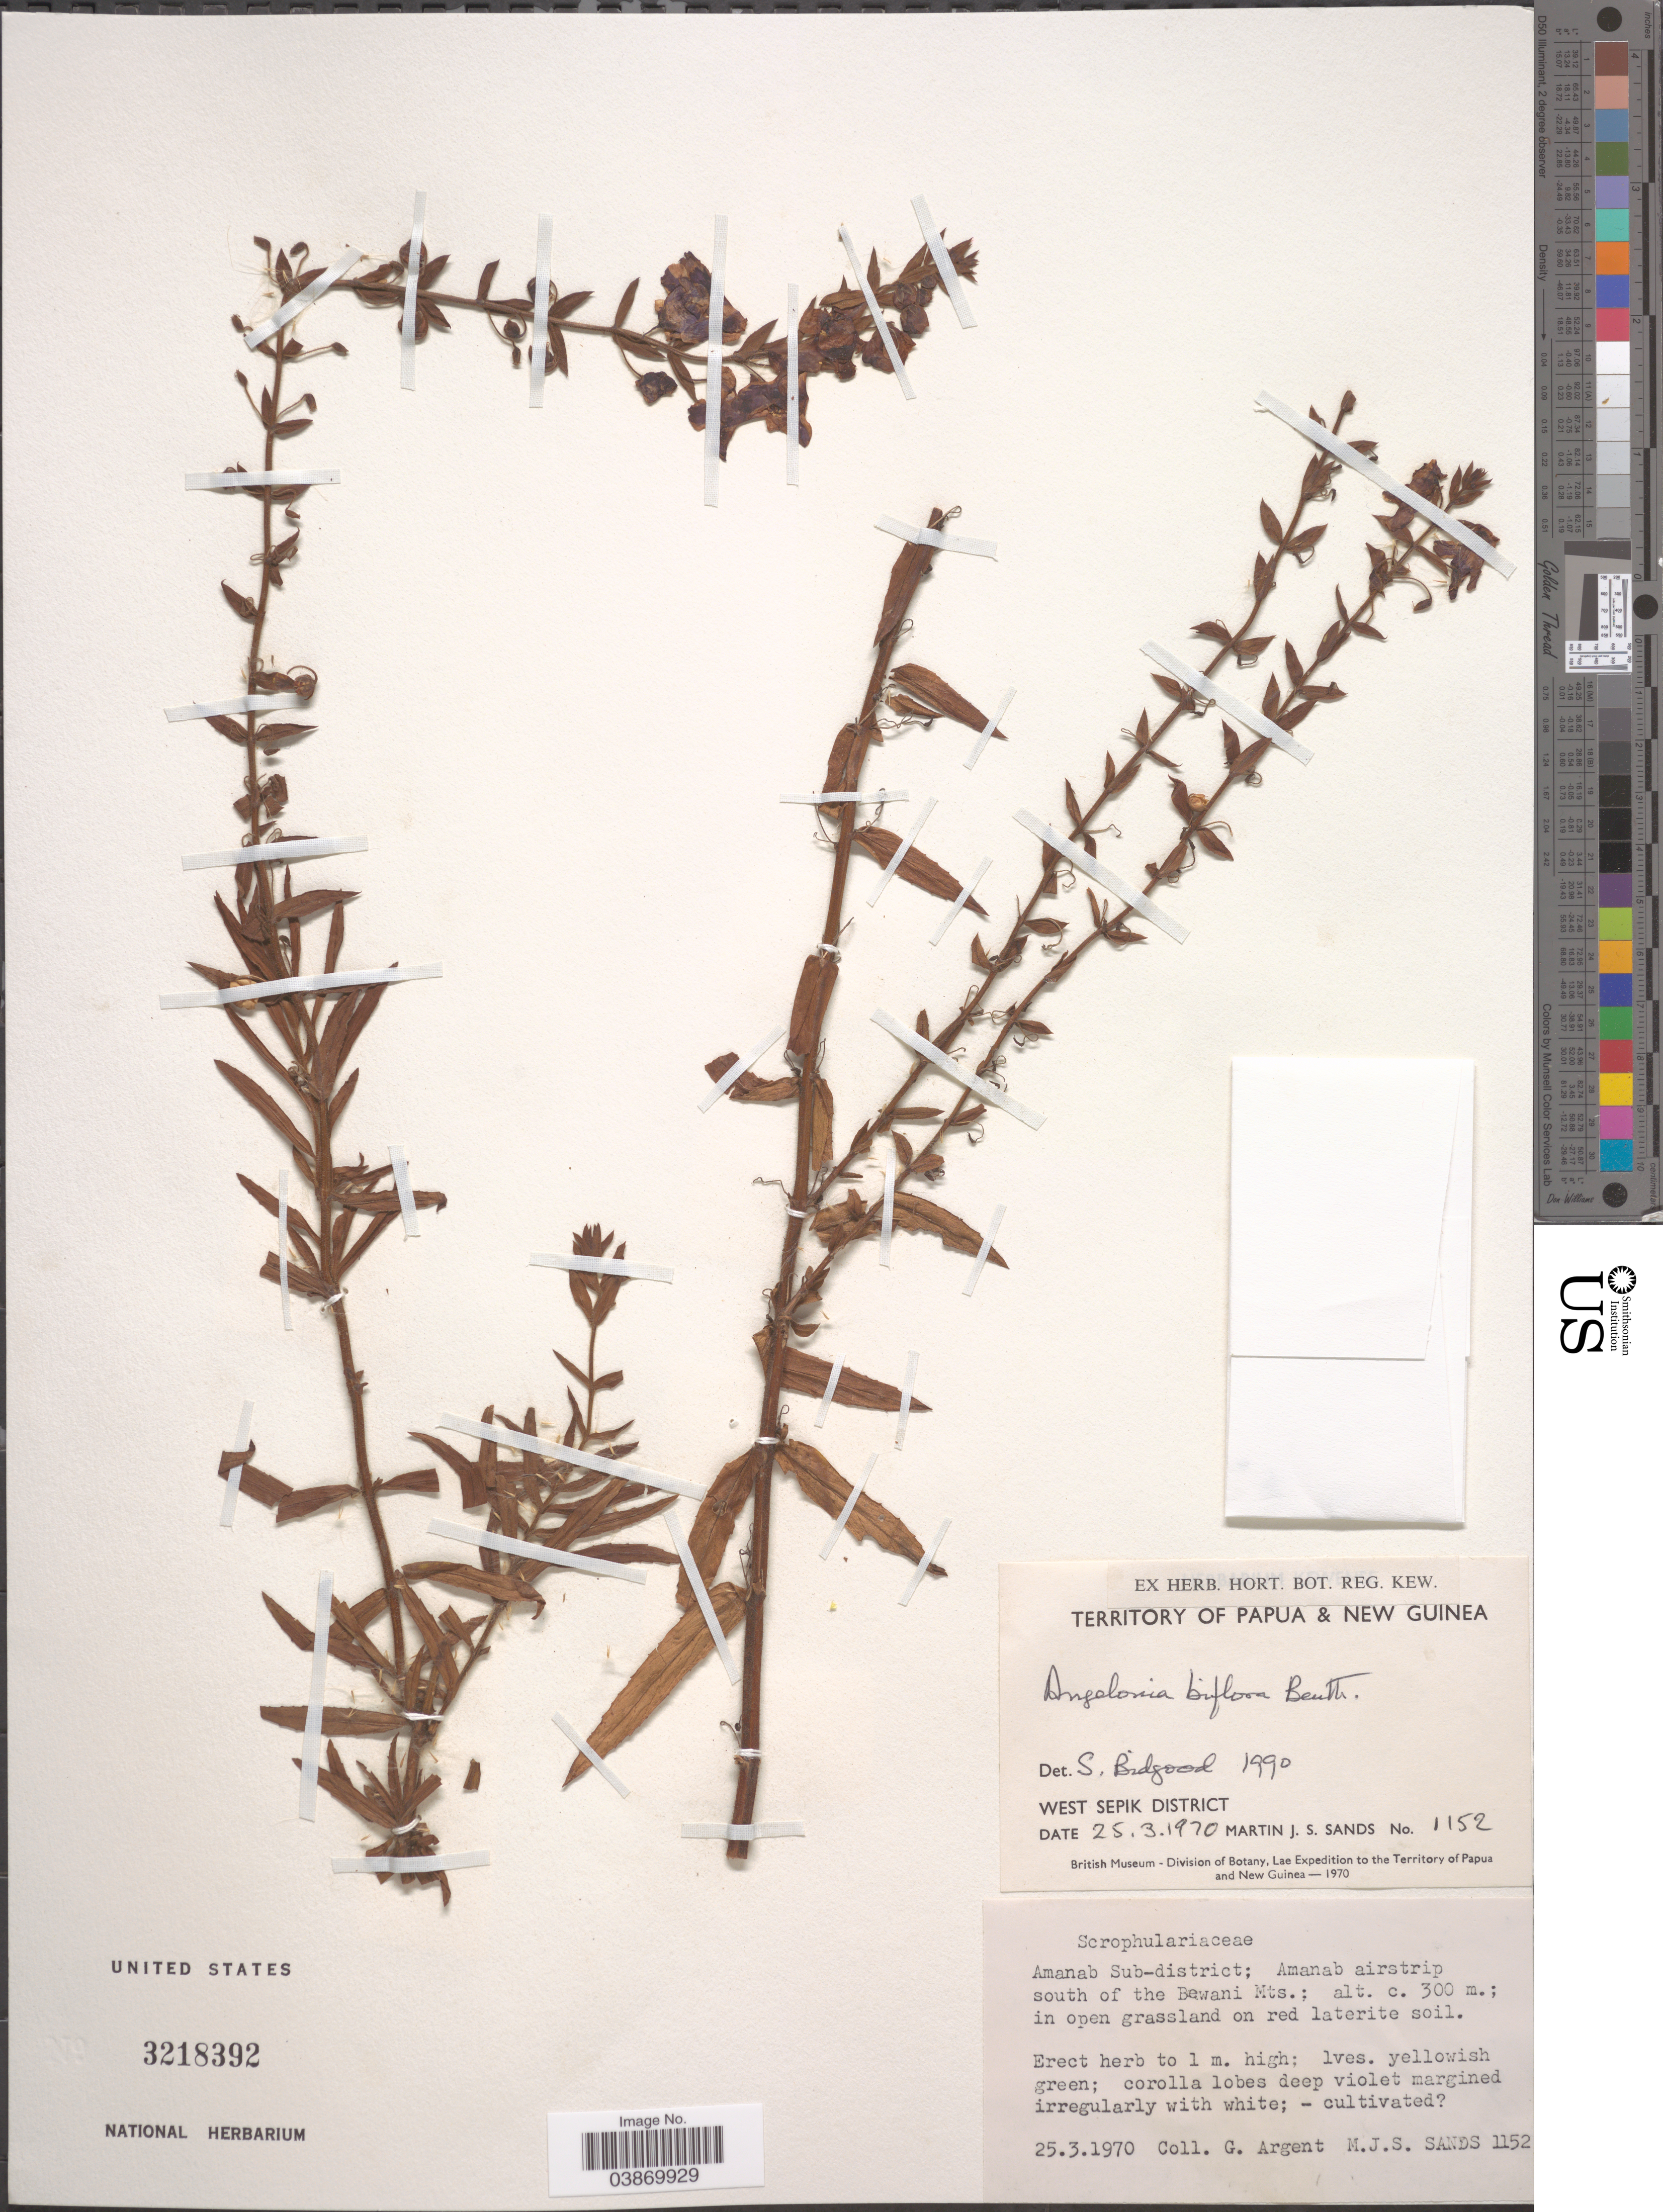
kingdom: Plantae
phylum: Tracheophyta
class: Magnoliopsida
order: Lamiales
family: Plantaginaceae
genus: Angelonia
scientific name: Angelonia biflora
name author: Benth.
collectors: G. Argent & M. Sands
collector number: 1152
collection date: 1970-03-25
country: Papua New Guinea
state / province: Sandaun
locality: Territory of Papua & New Guinea. West Sepik District. Amanab Sub-district; Amanab airstrip south of the Bewani Mts.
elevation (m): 300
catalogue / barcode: US 3218392